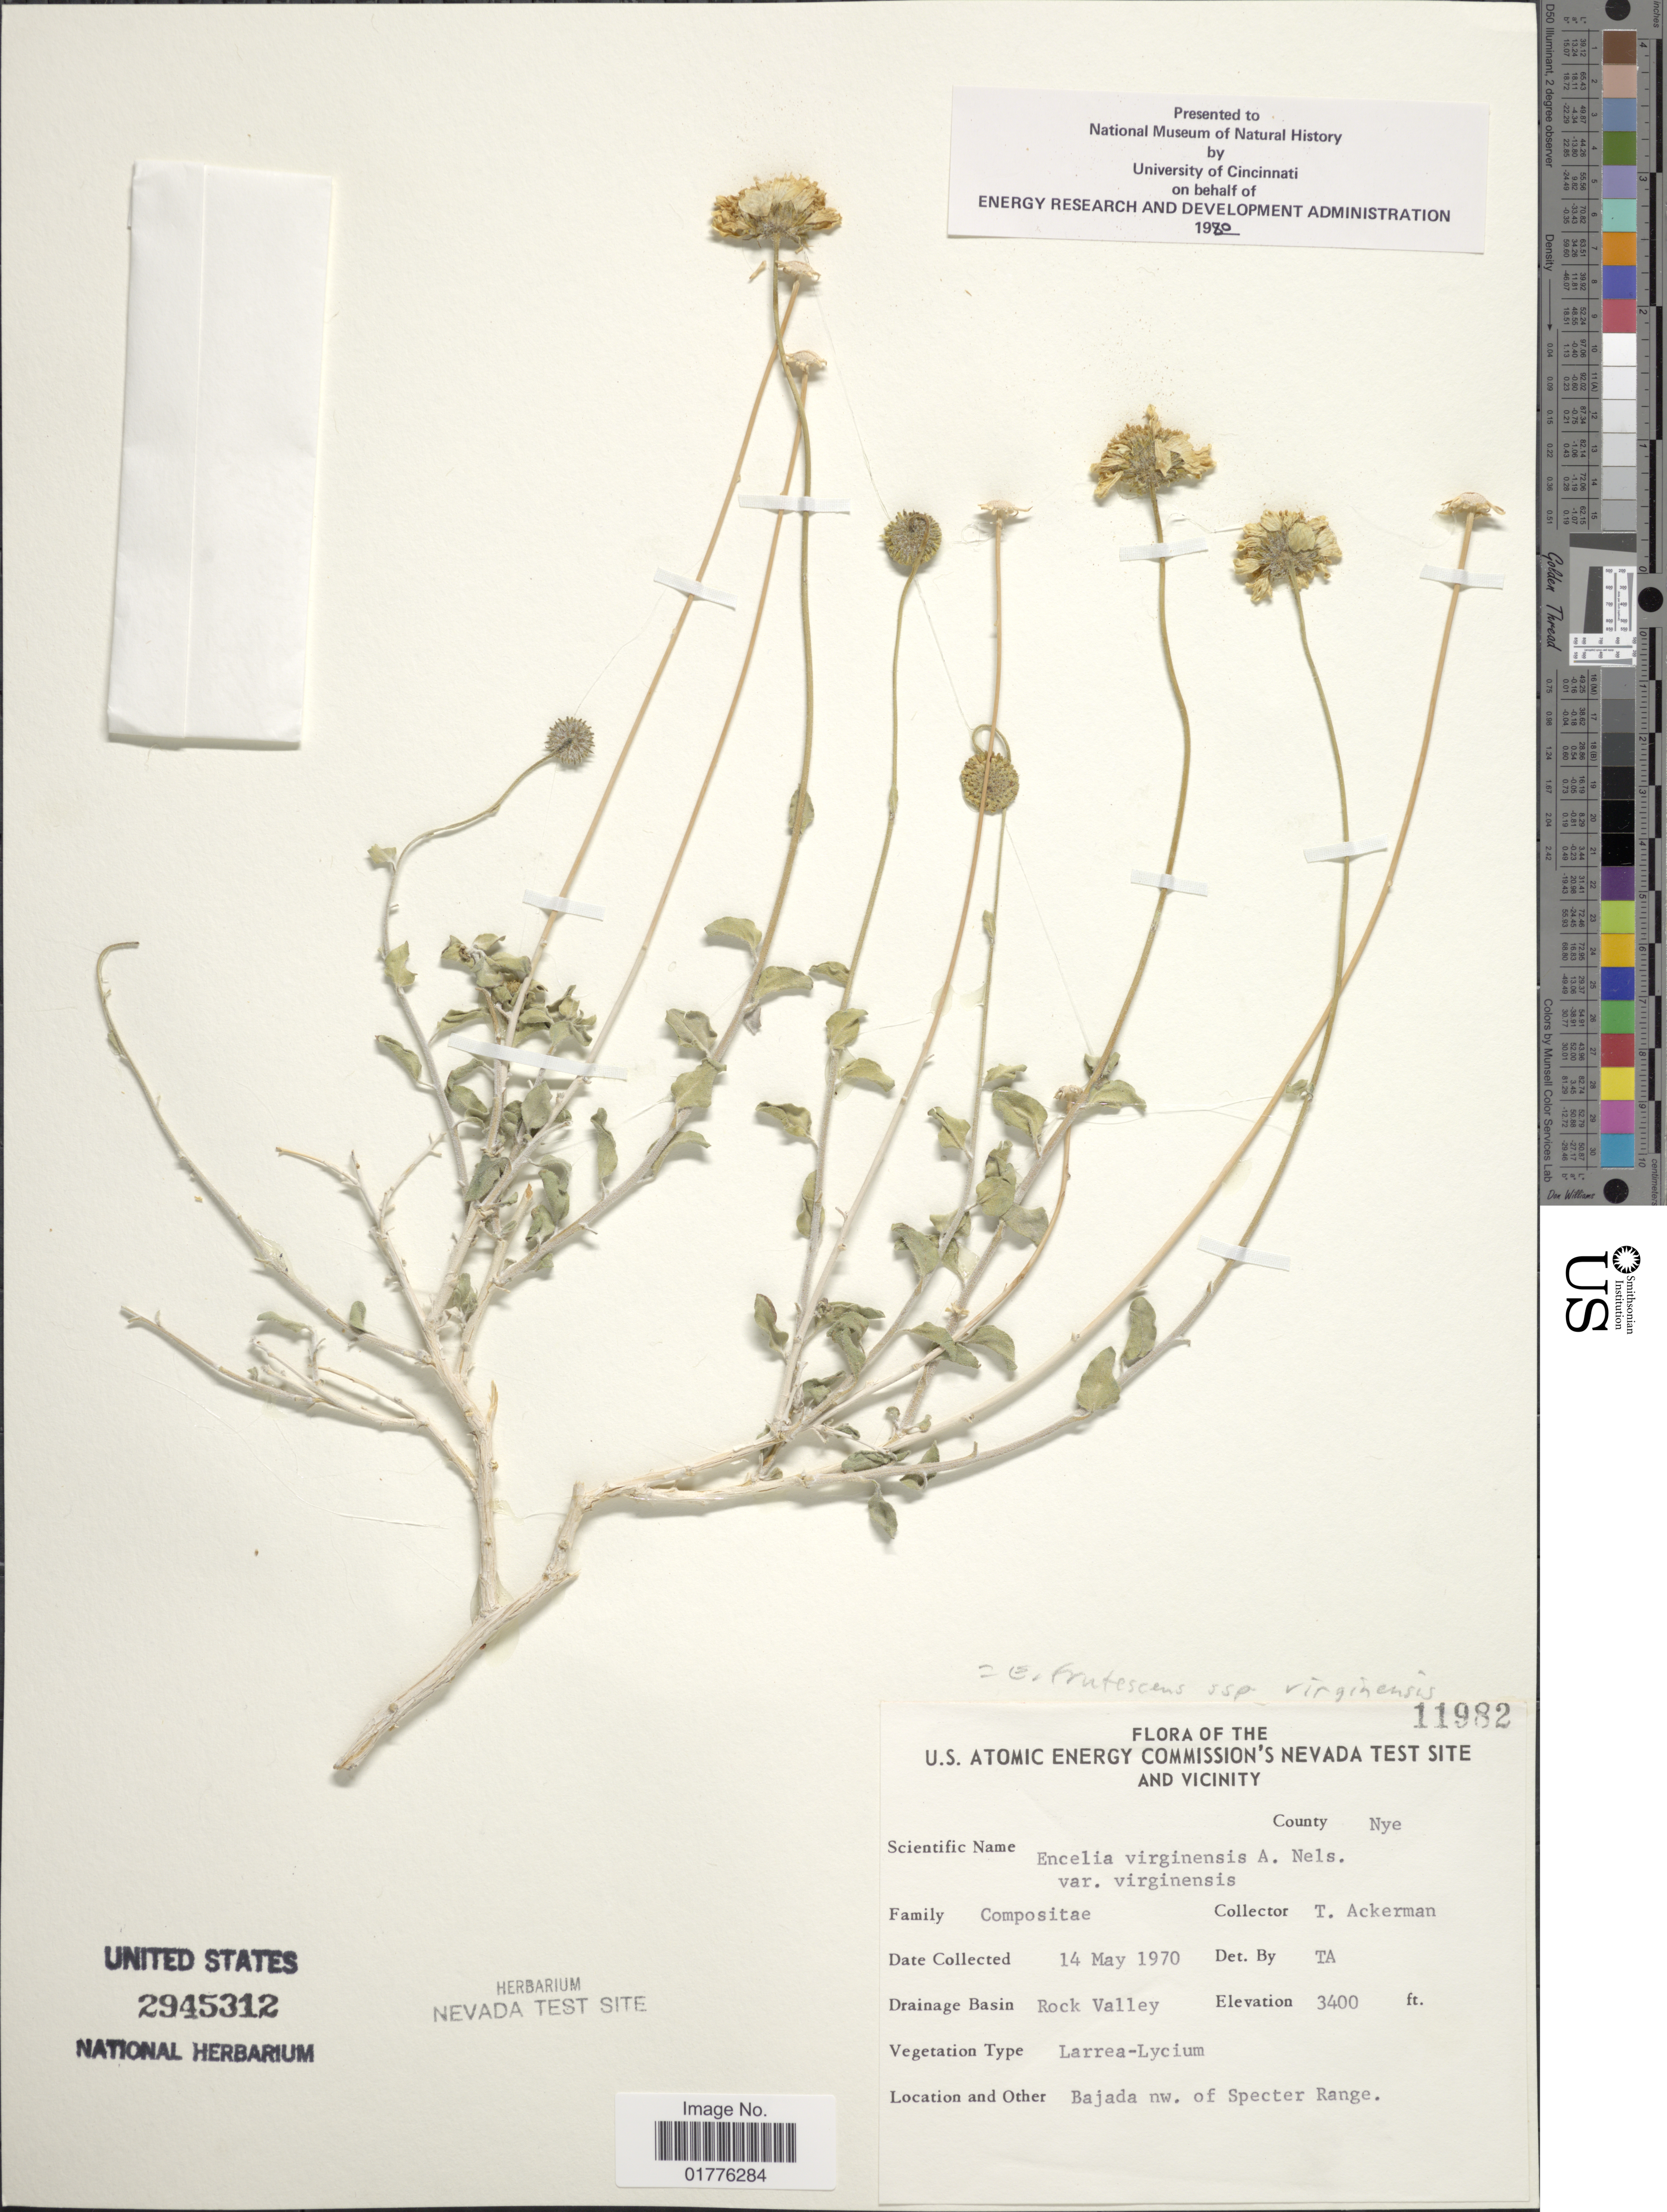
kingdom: Plantae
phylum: Tracheophyta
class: Magnoliopsida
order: Asterales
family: Asteraceae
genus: Encelia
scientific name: Encelia frutescens var. virginensis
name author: (A. Nelson) S.F. Blake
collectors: T. Ackerman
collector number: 11982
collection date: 1970-05-14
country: United States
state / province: Nevada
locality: U. S. Atomic Energy Commission's Nevada Test Site and Vicinity, County Nye, Rock Valley, Bajada nw. of Specter Range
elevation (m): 1036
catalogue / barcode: US 2945312